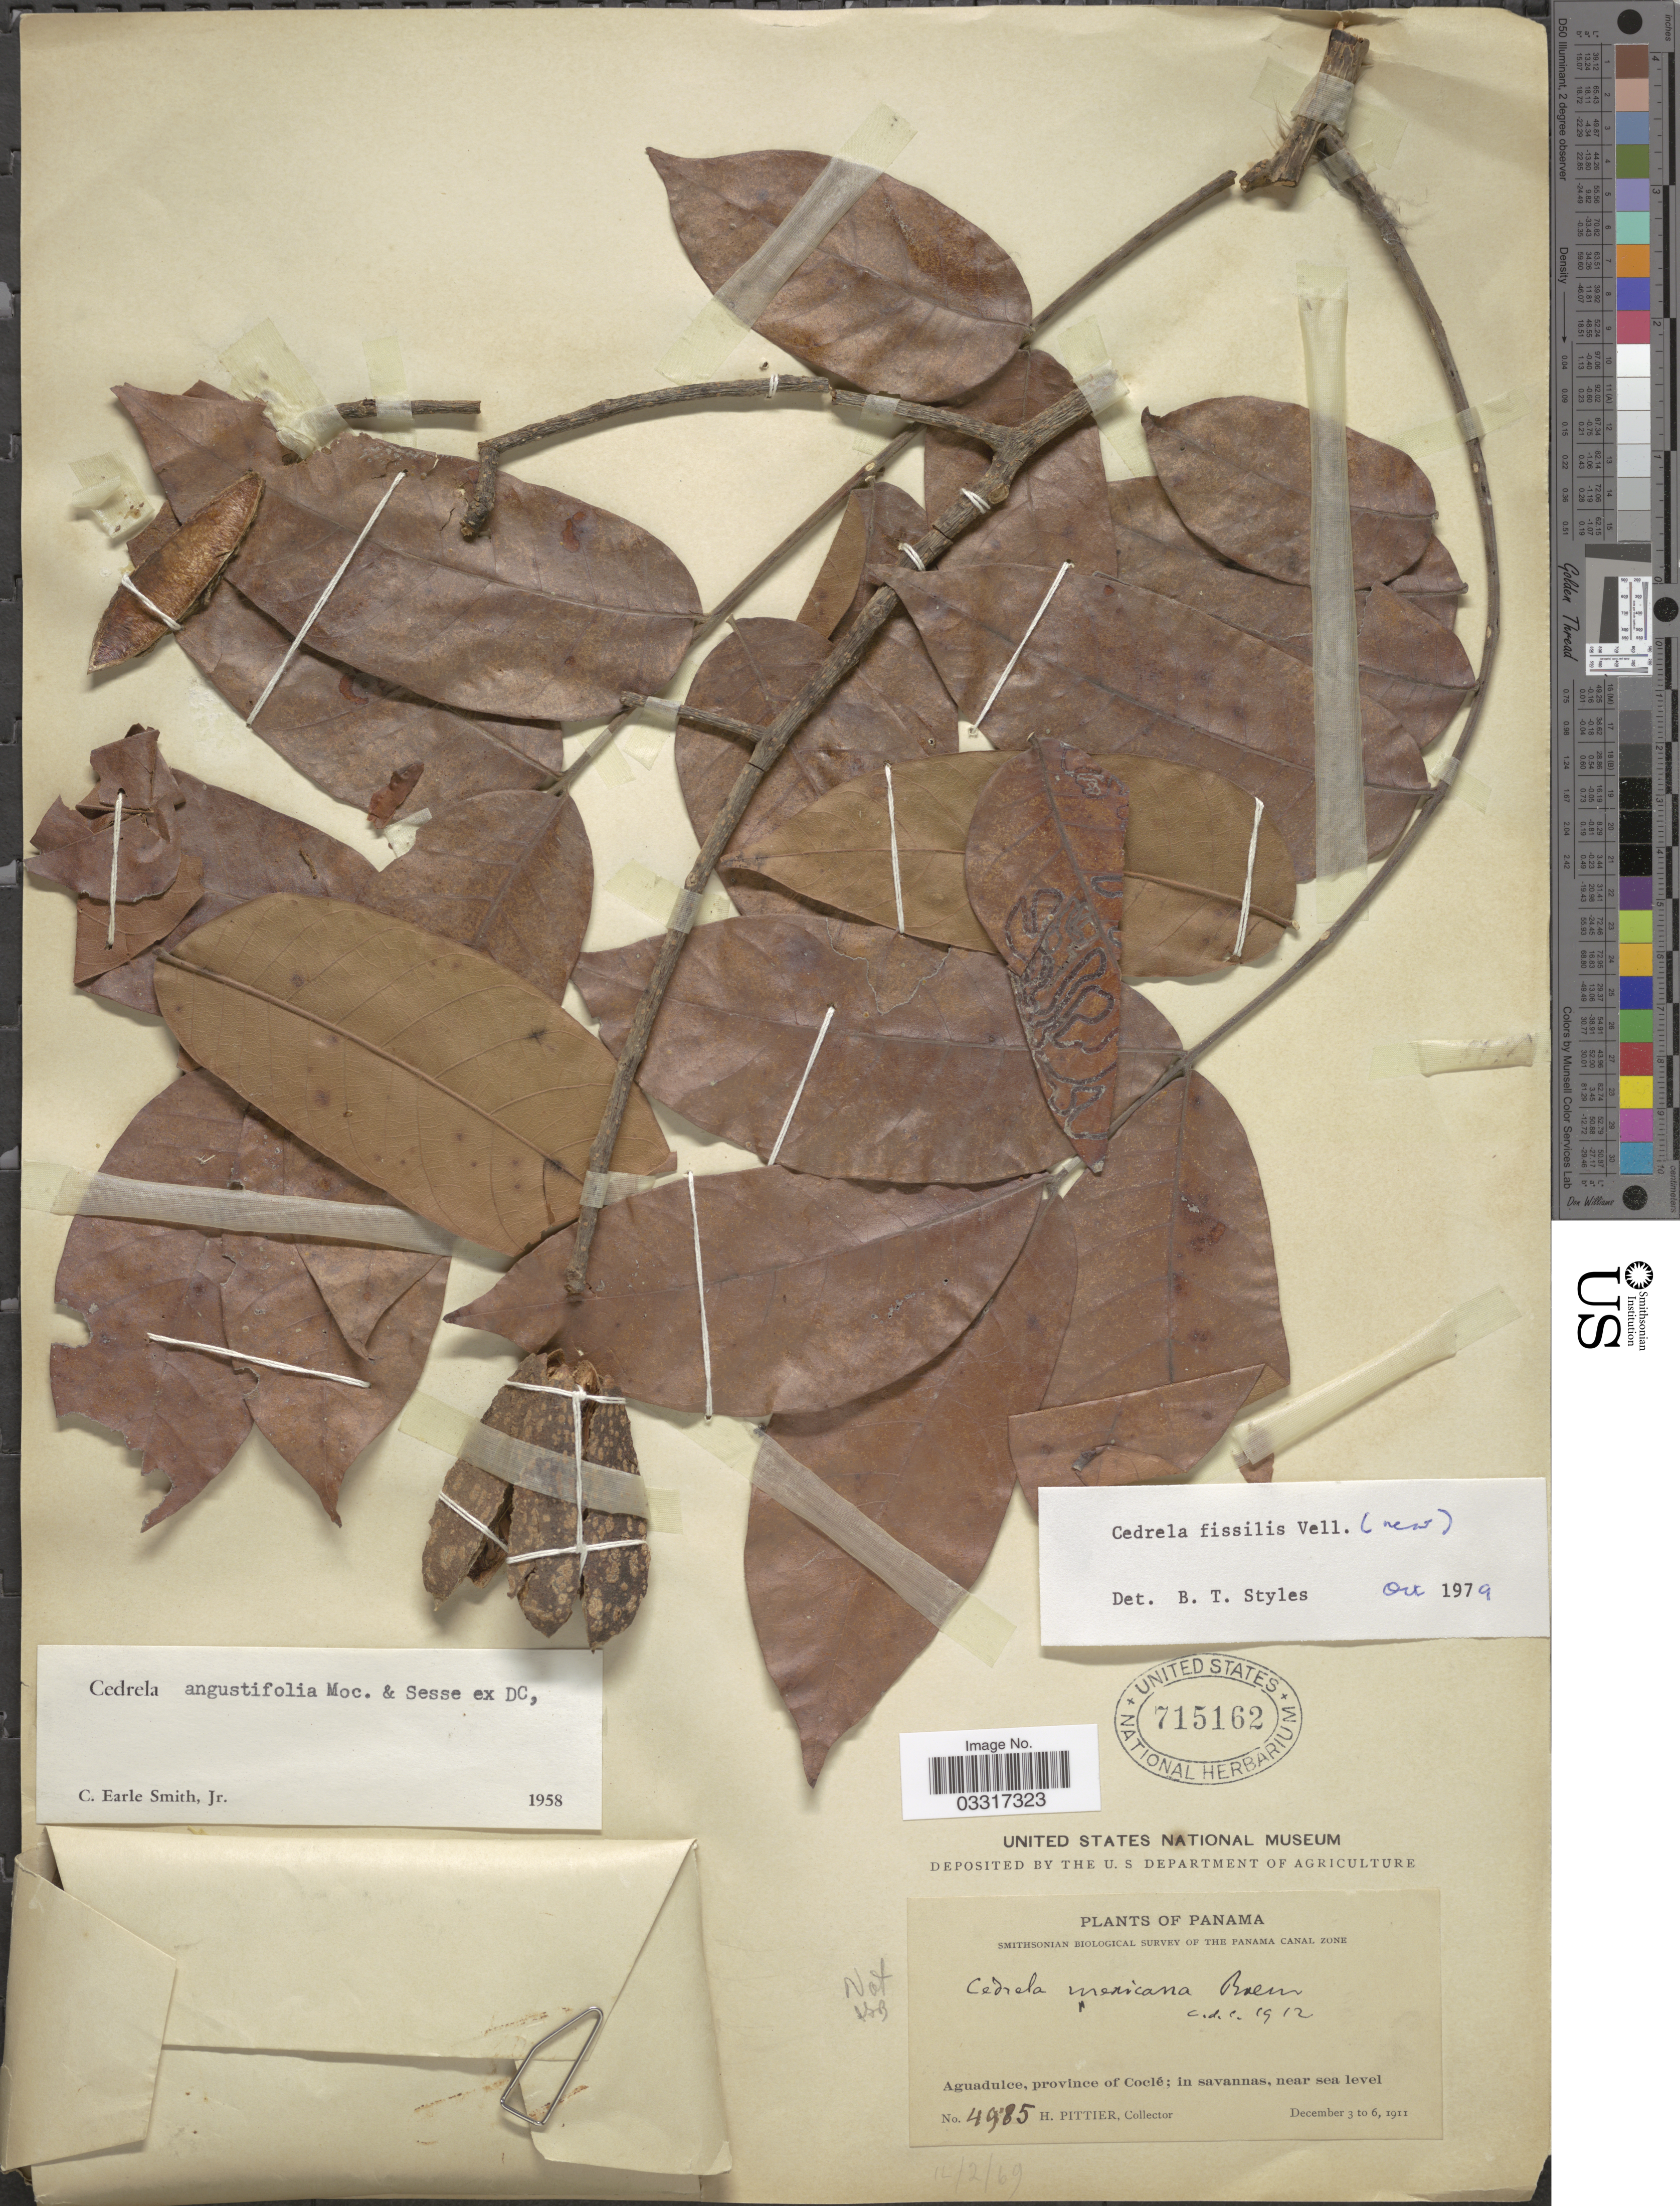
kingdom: Plantae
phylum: Tracheophyta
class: Magnoliopsida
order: Sapindales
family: Meliaceae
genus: Cedrela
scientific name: Cedrela fissilis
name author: Vell.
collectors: H. F. Pittier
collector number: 4985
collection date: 1911-12-03/1911-12-06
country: Panama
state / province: Coclé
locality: The Panama Canal Zone. Aguadulce.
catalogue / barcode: US 715162